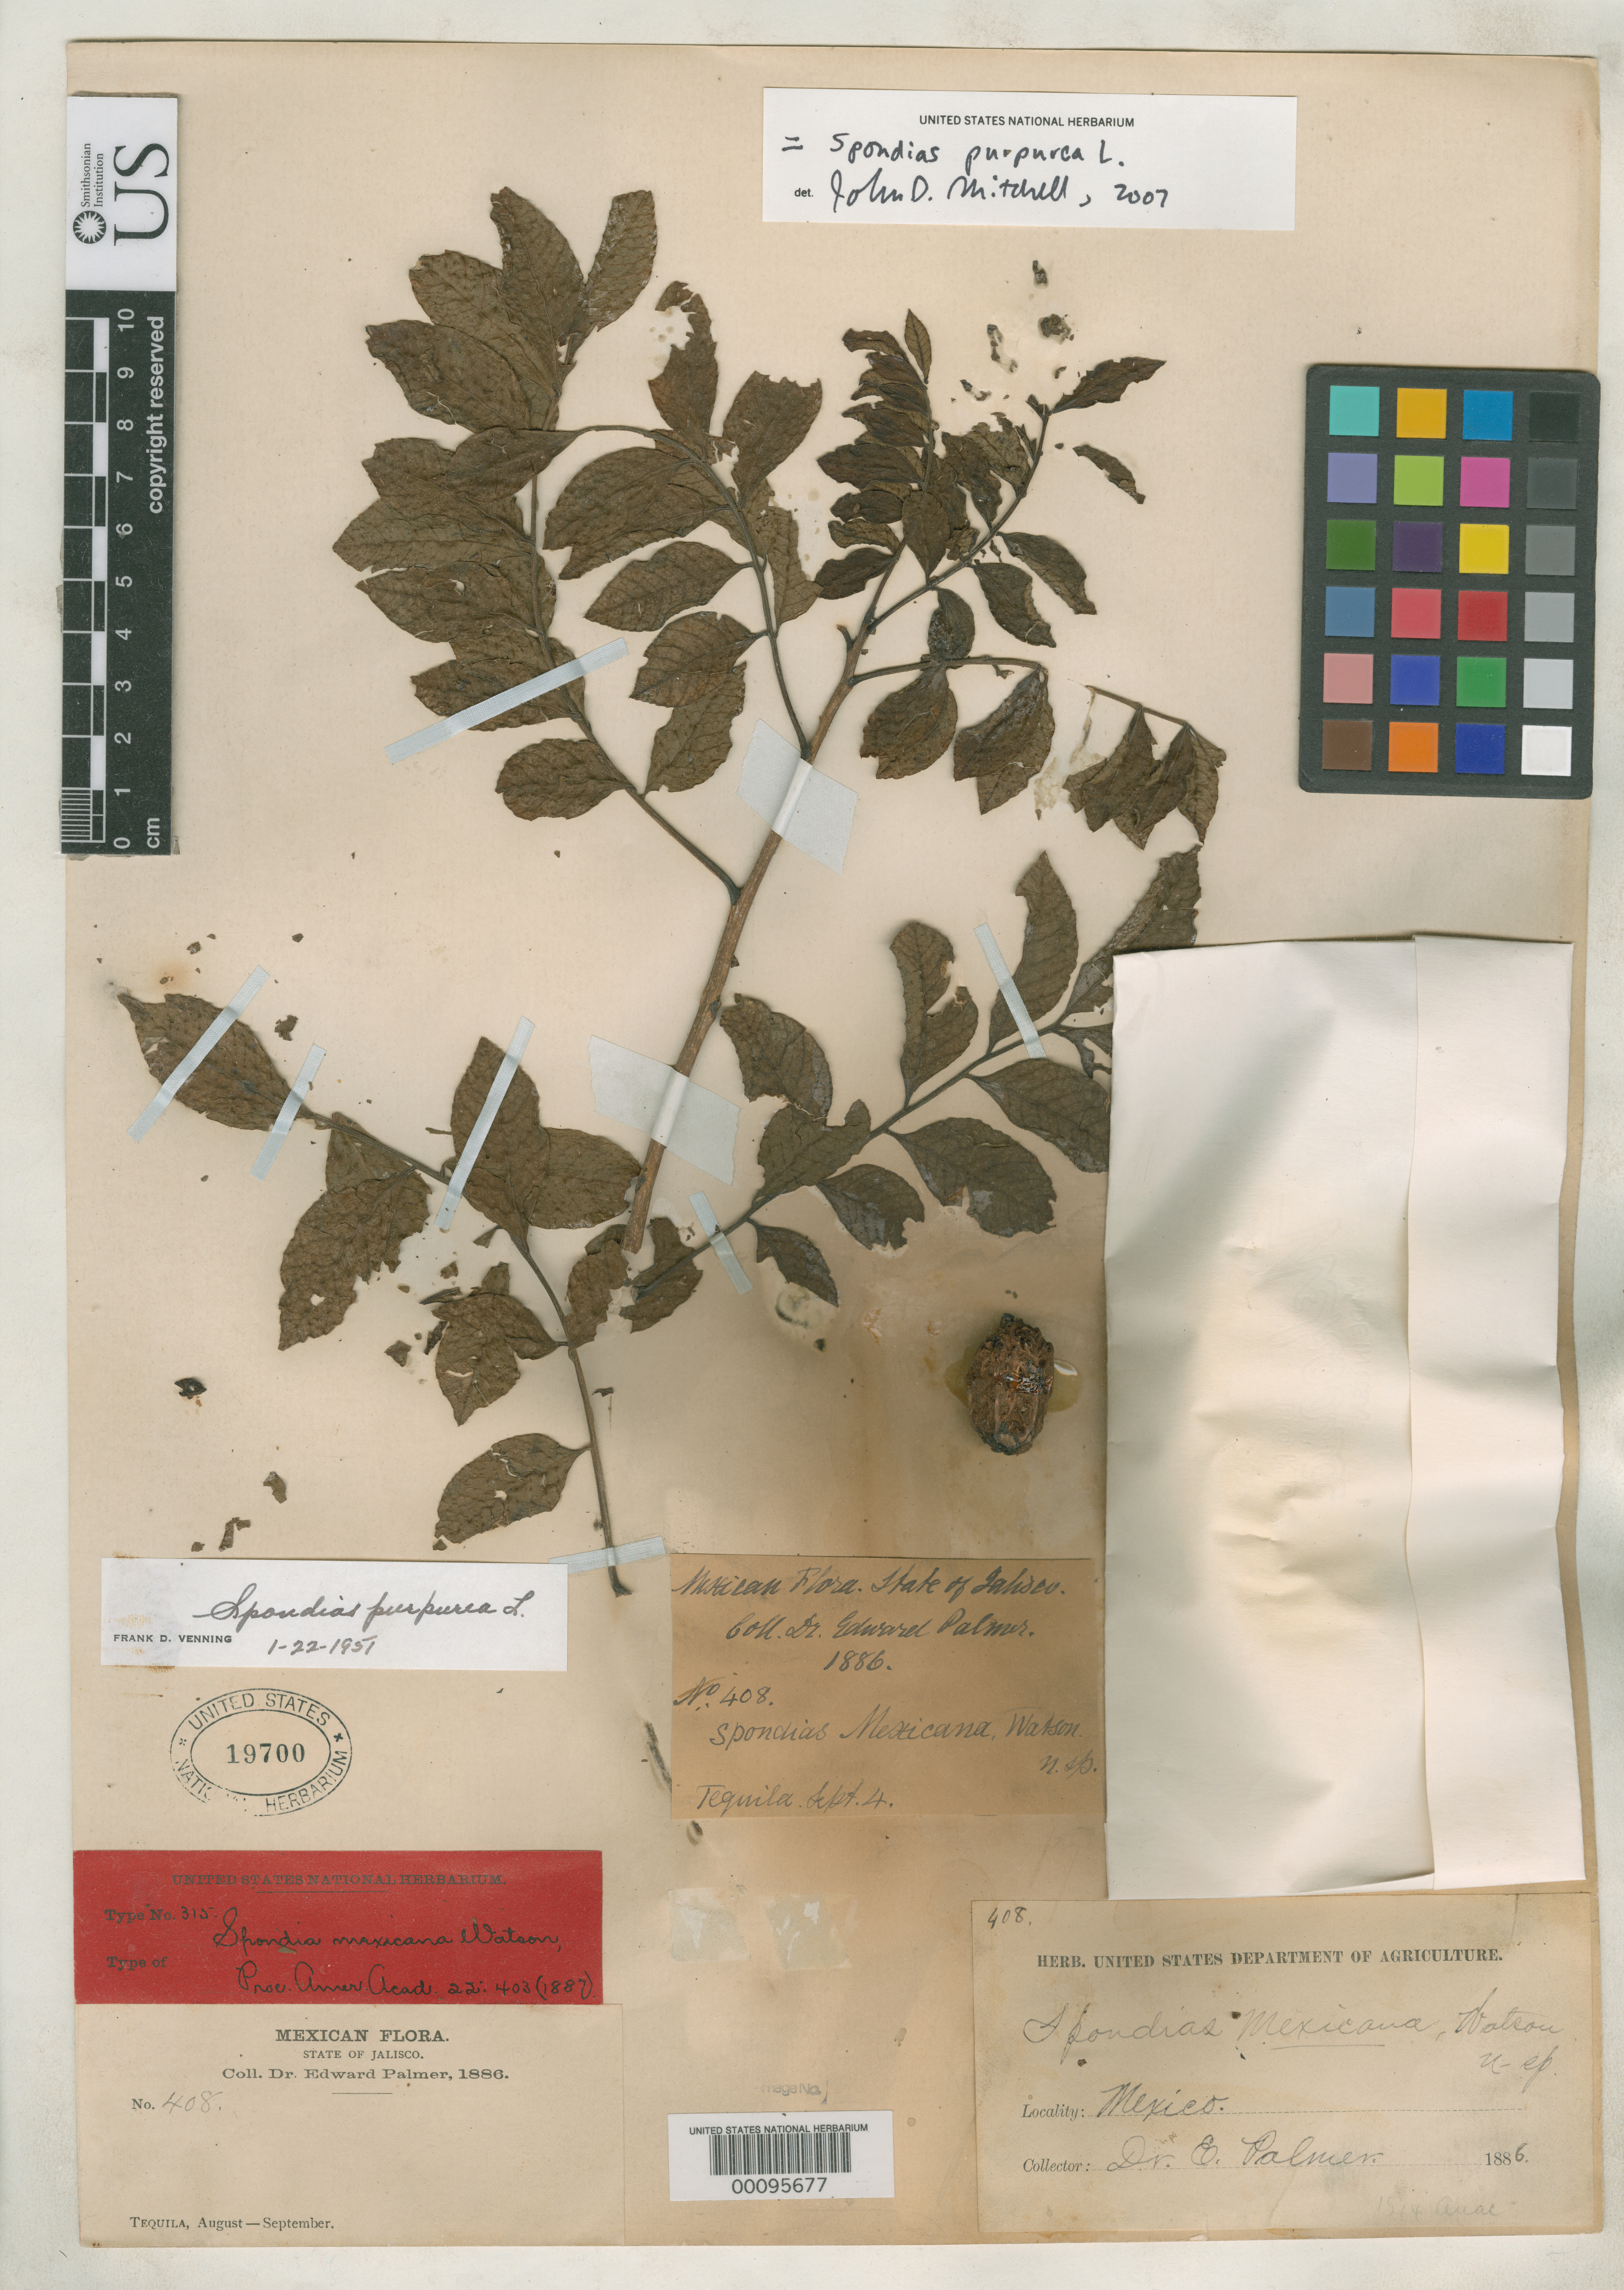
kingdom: Plantae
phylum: Tracheophyta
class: Magnoliopsida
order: Sapindales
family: Anacardiaceae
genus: Spondias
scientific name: Spondias mexicana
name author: S. Watson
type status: Type Collection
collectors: E. Palmer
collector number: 408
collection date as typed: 04 Sep 1886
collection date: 1886-09-04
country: Mexico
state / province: Jalisco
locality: Tequila.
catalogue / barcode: US 19700